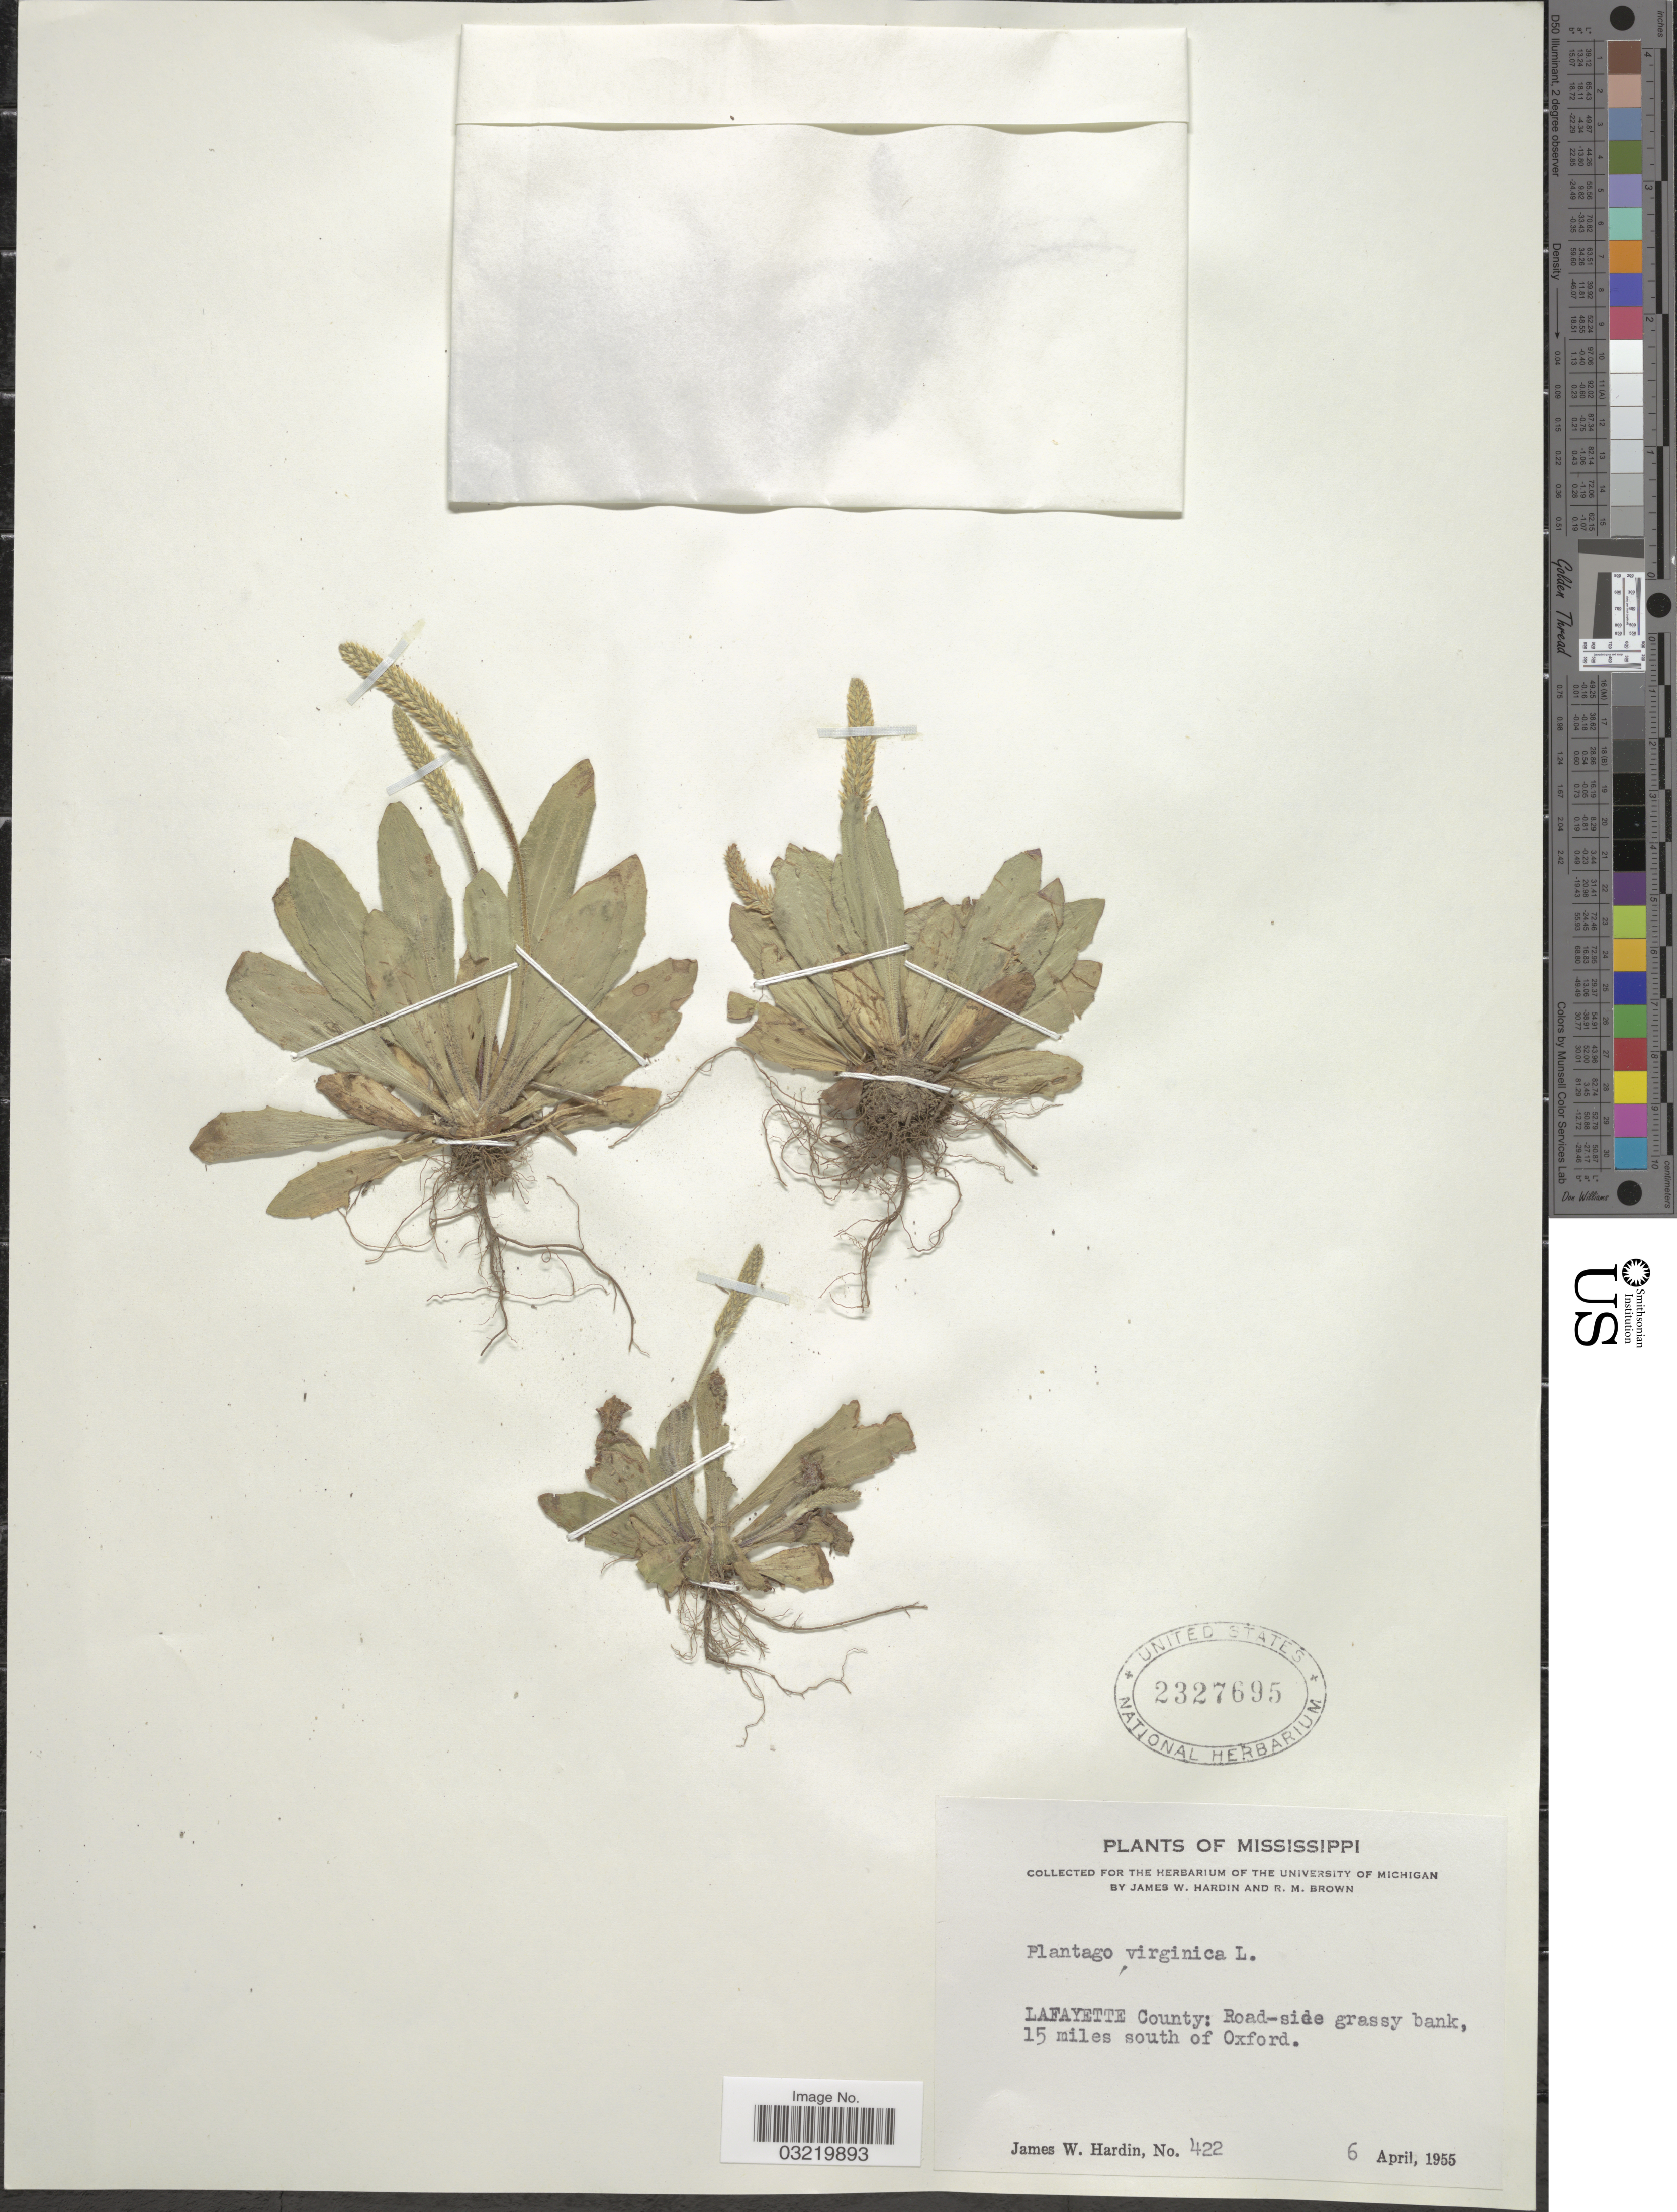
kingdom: Plantae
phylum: Tracheophyta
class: Magnoliopsida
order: Lamiales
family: Plantaginaceae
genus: Plantago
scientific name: Plantago virginica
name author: L.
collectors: J. Hardin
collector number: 422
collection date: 1955-04-06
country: United States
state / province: Mississippi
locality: Lafayettte County: Road-side grassy bank, 15 miles south of Oxford.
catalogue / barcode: US 2327695